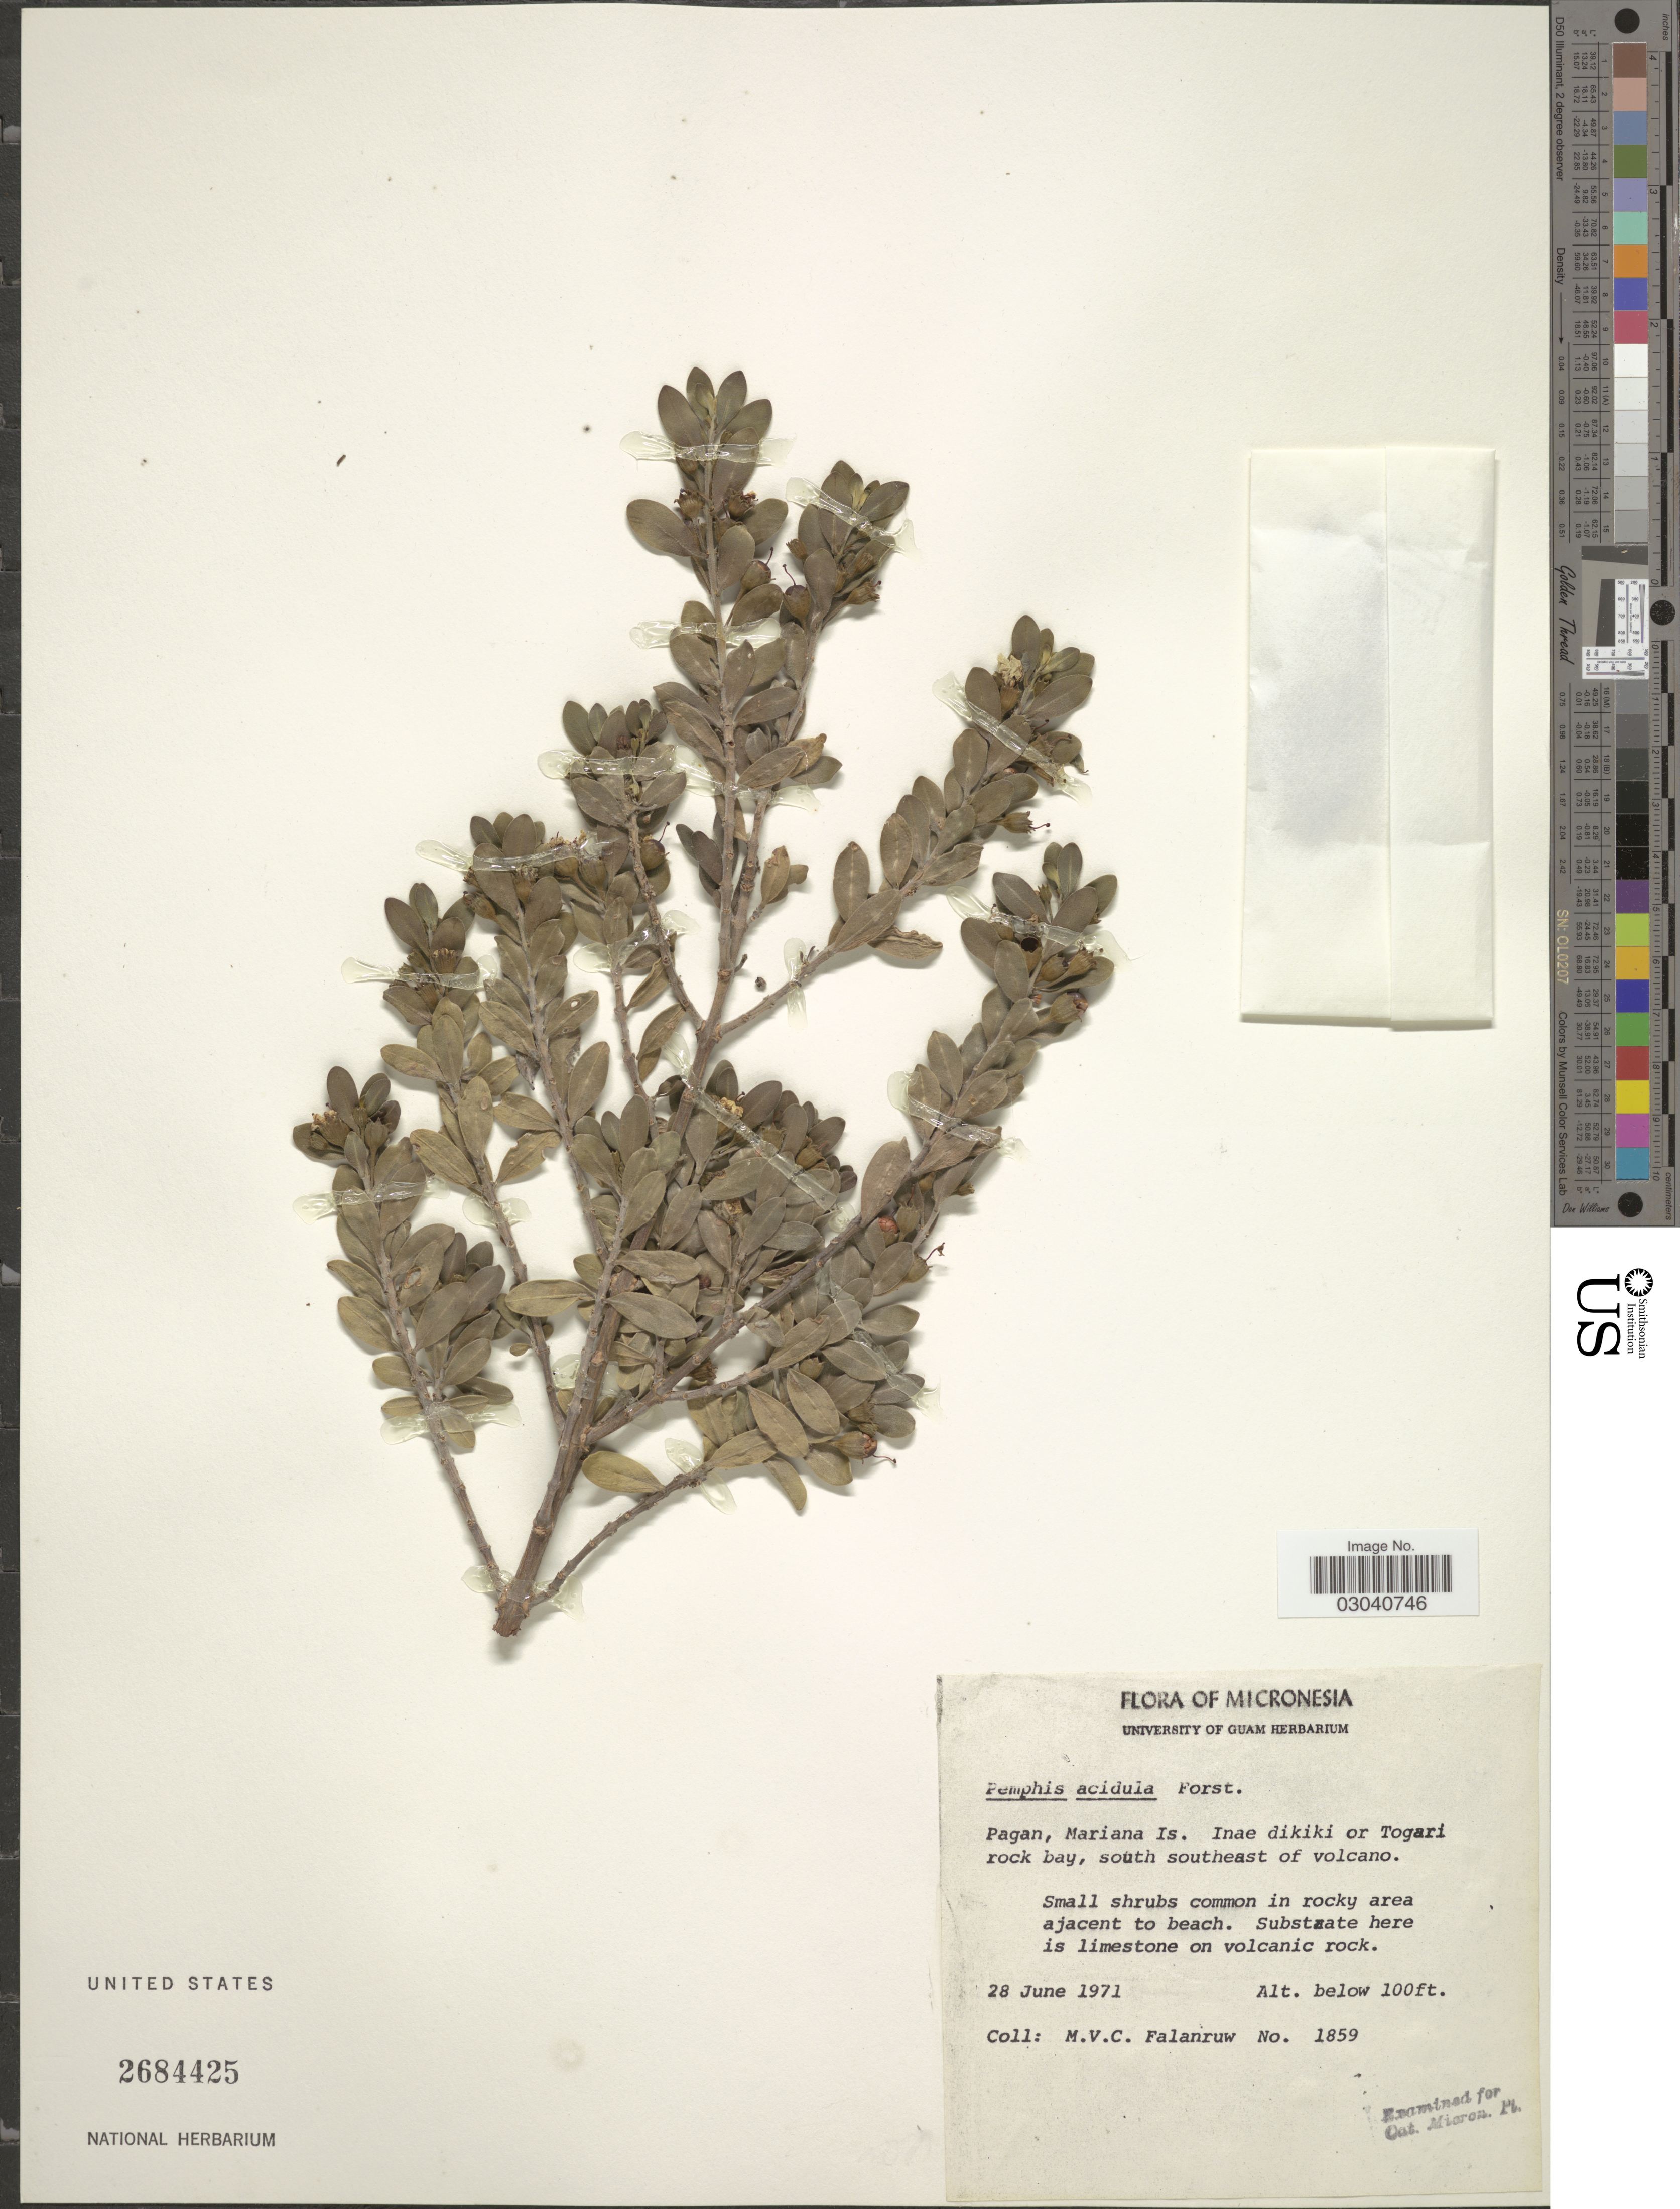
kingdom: Plantae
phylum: Tracheophyta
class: Magnoliopsida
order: Myrtales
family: Lythraceae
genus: Pemphis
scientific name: Pemphis acidula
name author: J.R. Forst. & G. Forst.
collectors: M. V. Falanruw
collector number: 1859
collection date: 1971-06-28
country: Northern Mariana Islands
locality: Micronesia, Pagan, Mariana Is. Inae dikiki or Togari rock bay, south southeast of volcano.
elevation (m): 30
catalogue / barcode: US 2684425